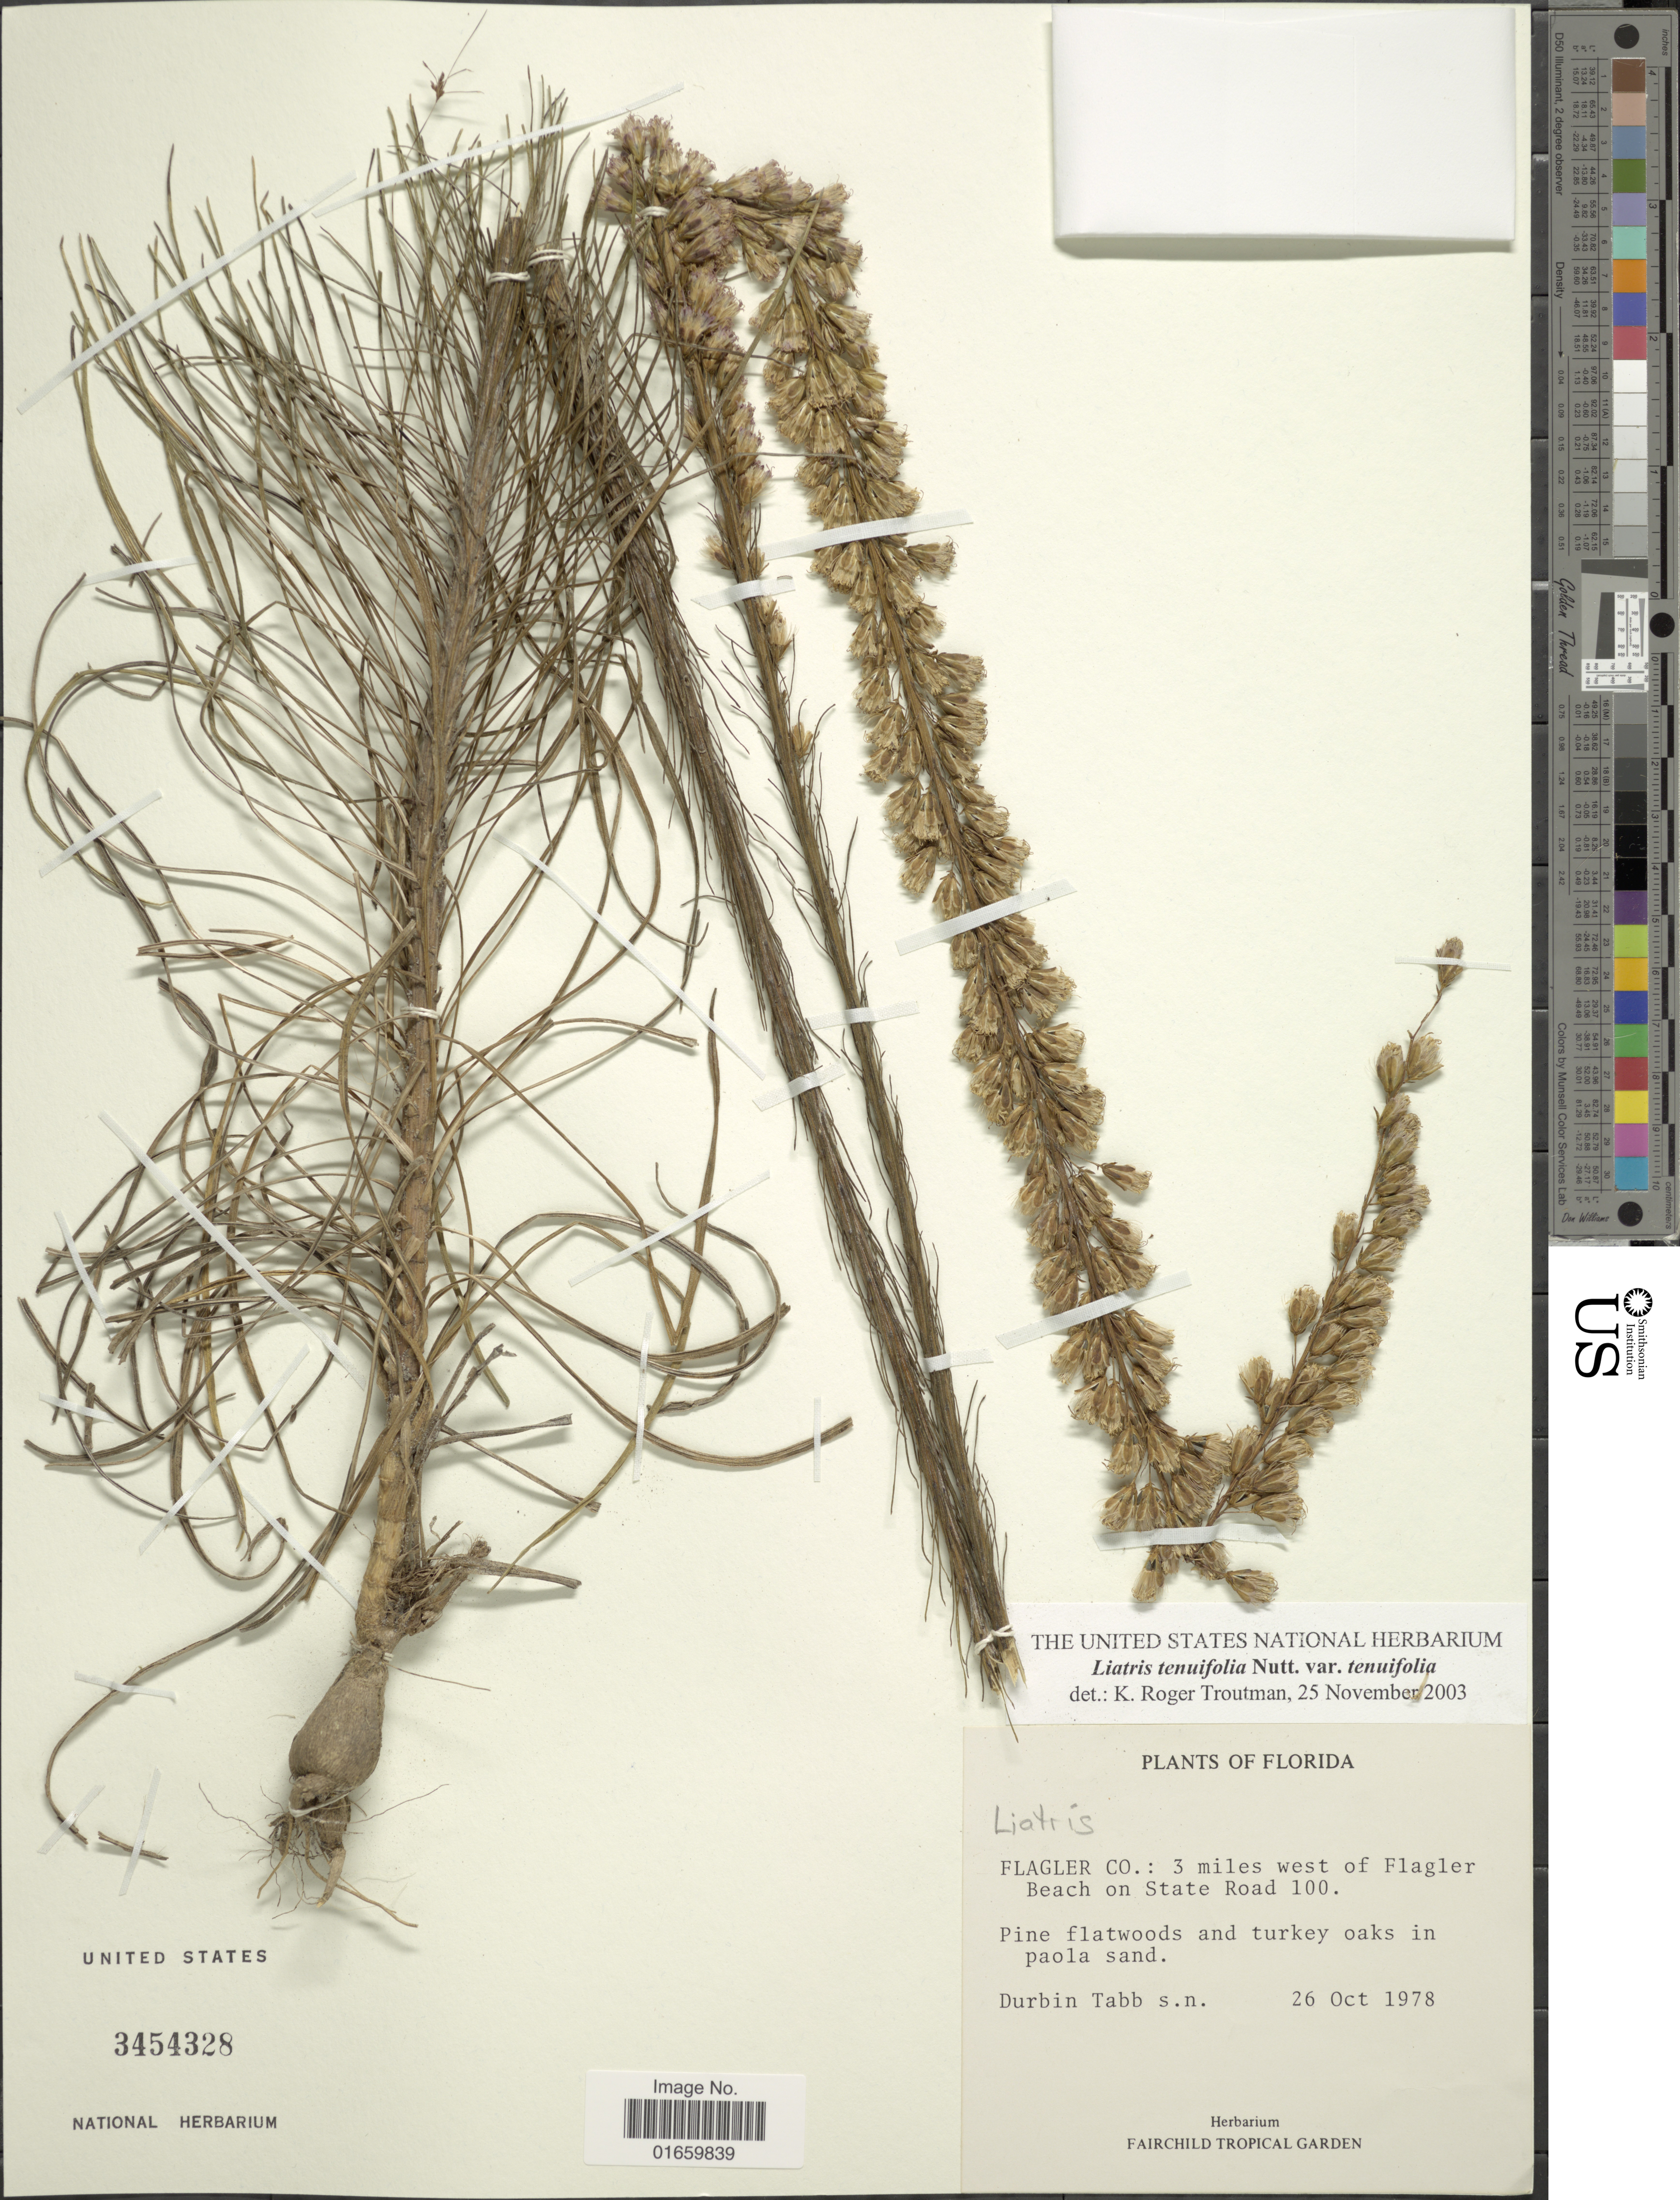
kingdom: Plantae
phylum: Tracheophyta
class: Magnoliopsida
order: Asterales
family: Asteraceae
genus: Liatris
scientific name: Liatris tenuifolia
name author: Nutt.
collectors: D. Tabb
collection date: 1978-10-26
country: United States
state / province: Florida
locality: Flagler Co.: 3 miles west of Flagler Beach on State Road 100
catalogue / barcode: US 3454328